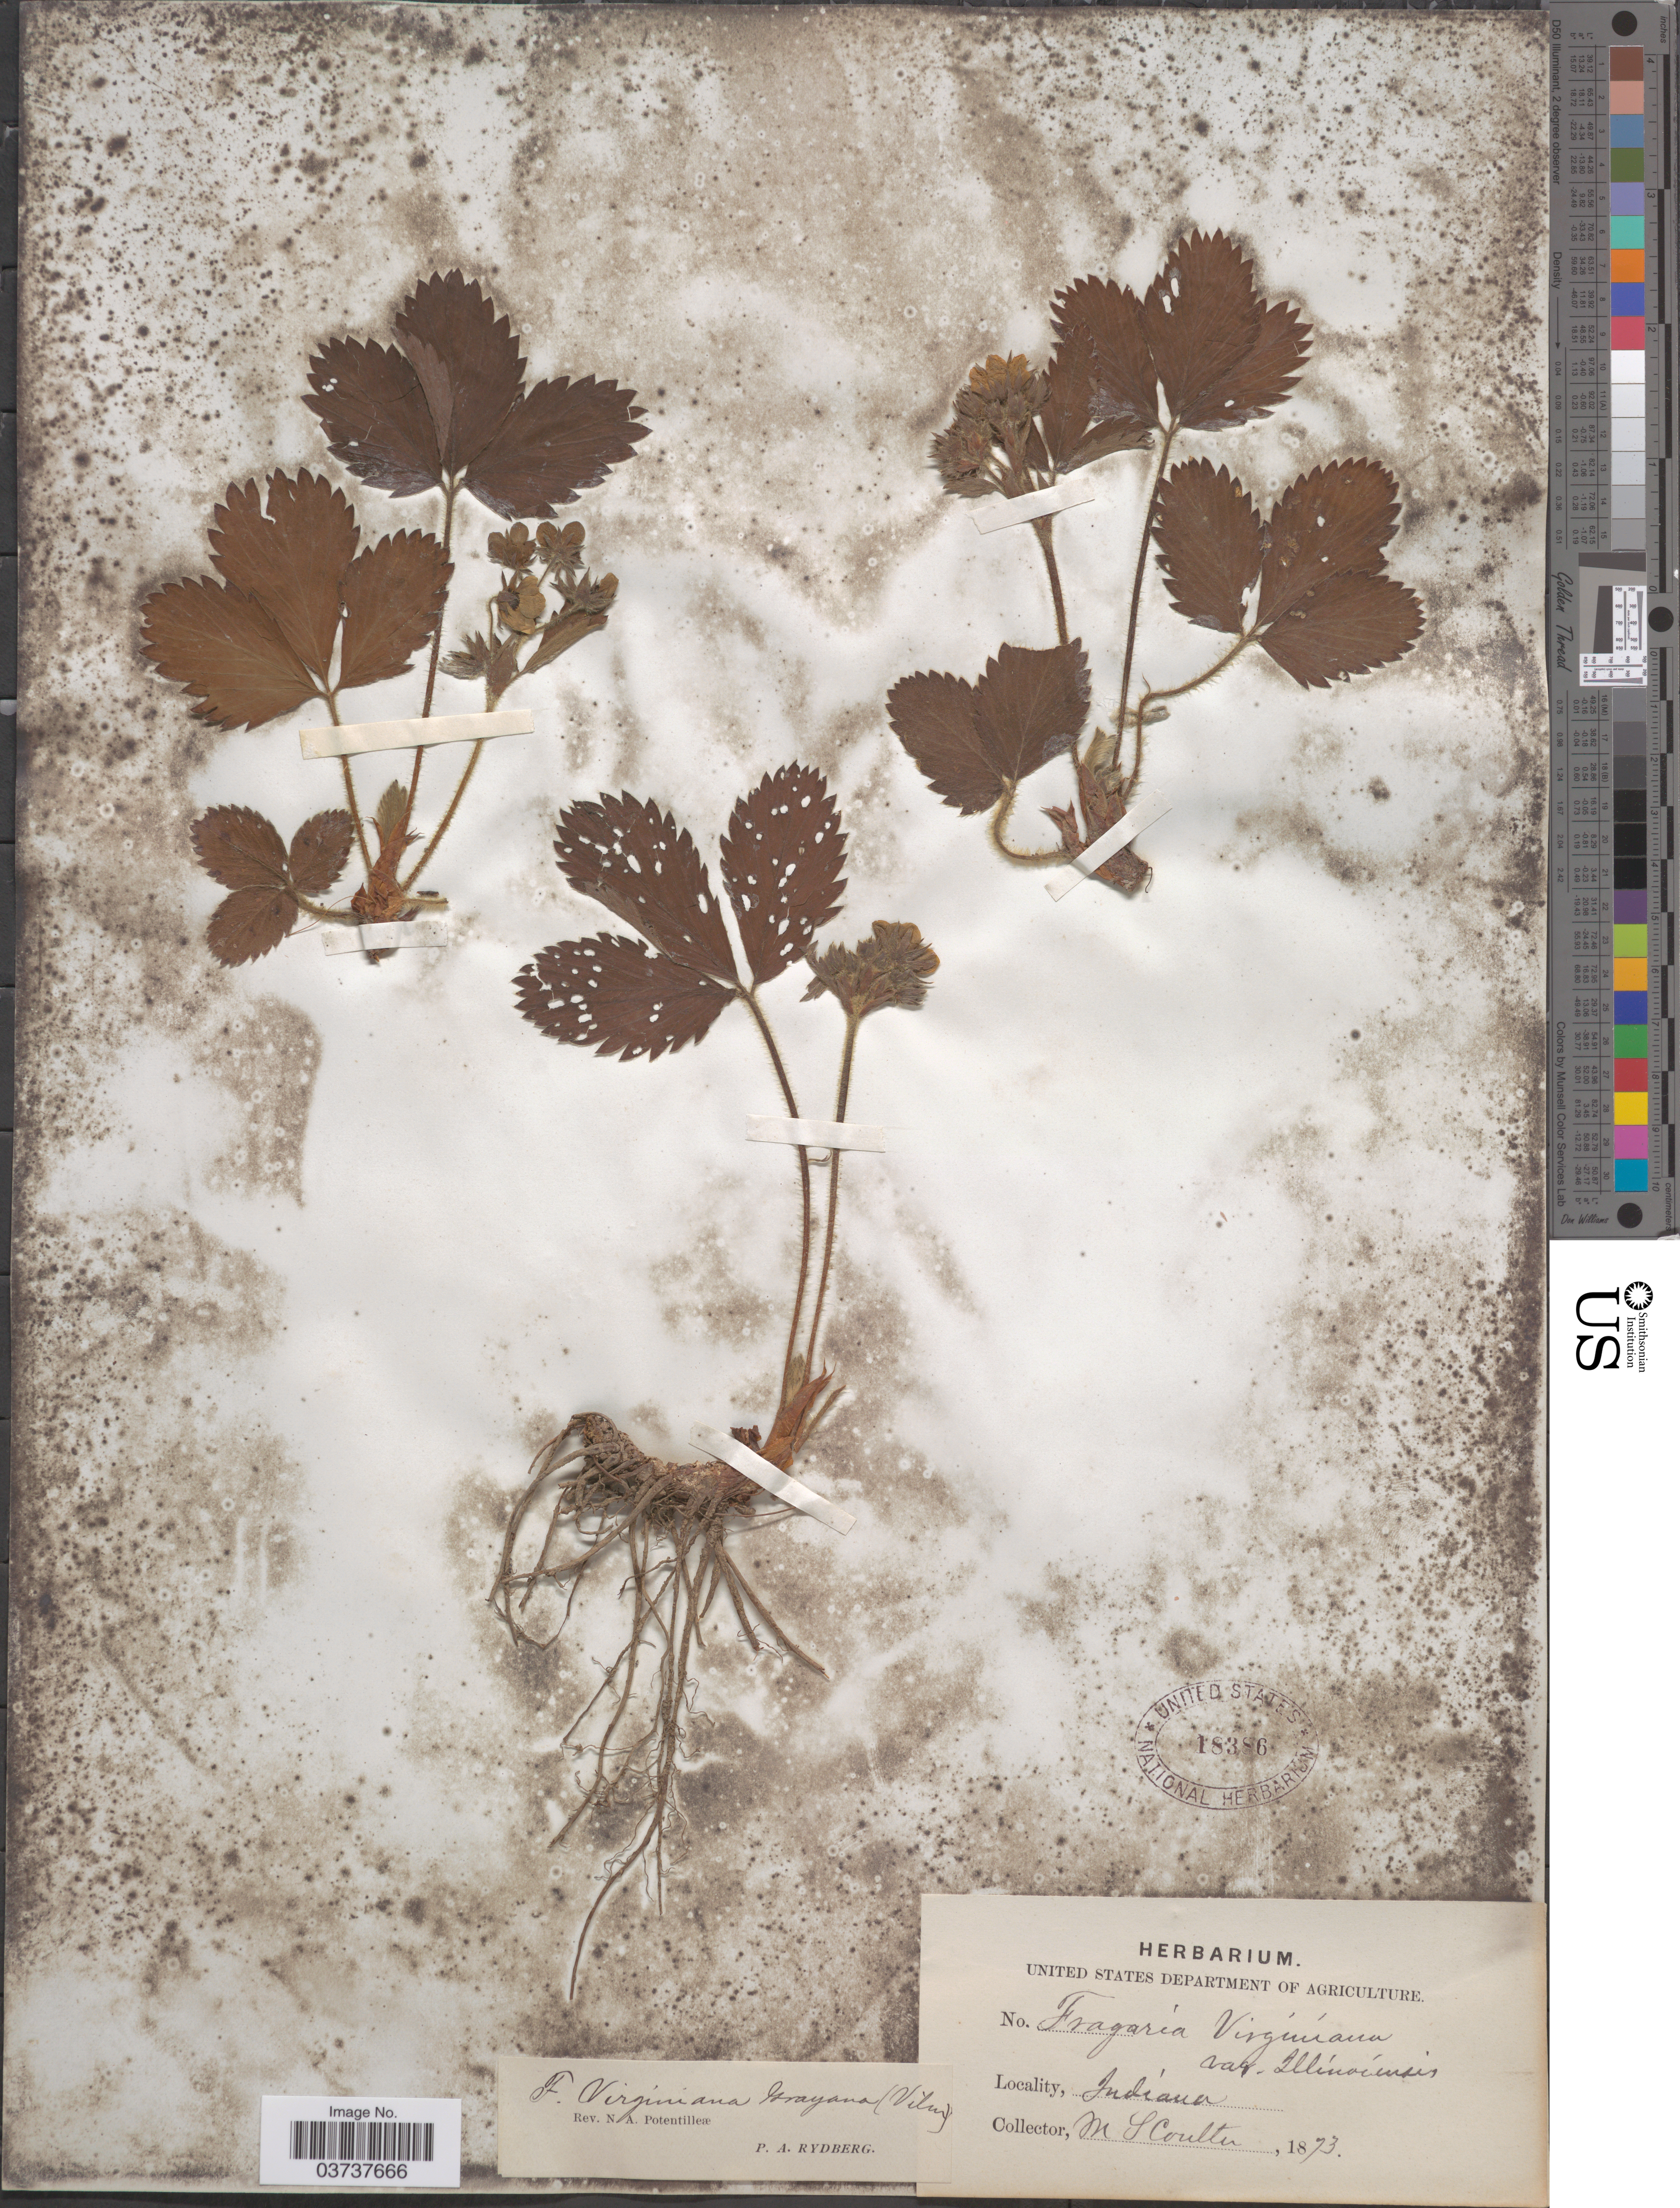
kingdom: Plantae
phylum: Tracheophyta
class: Magnoliopsida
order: Rosales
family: Rosaceae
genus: Fragaria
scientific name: Fragaria virginiana var. grayana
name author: (E. Vilm. ex Gay) Rydb.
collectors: M. Coulter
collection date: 1873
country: United States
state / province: Indiana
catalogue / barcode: US 18386